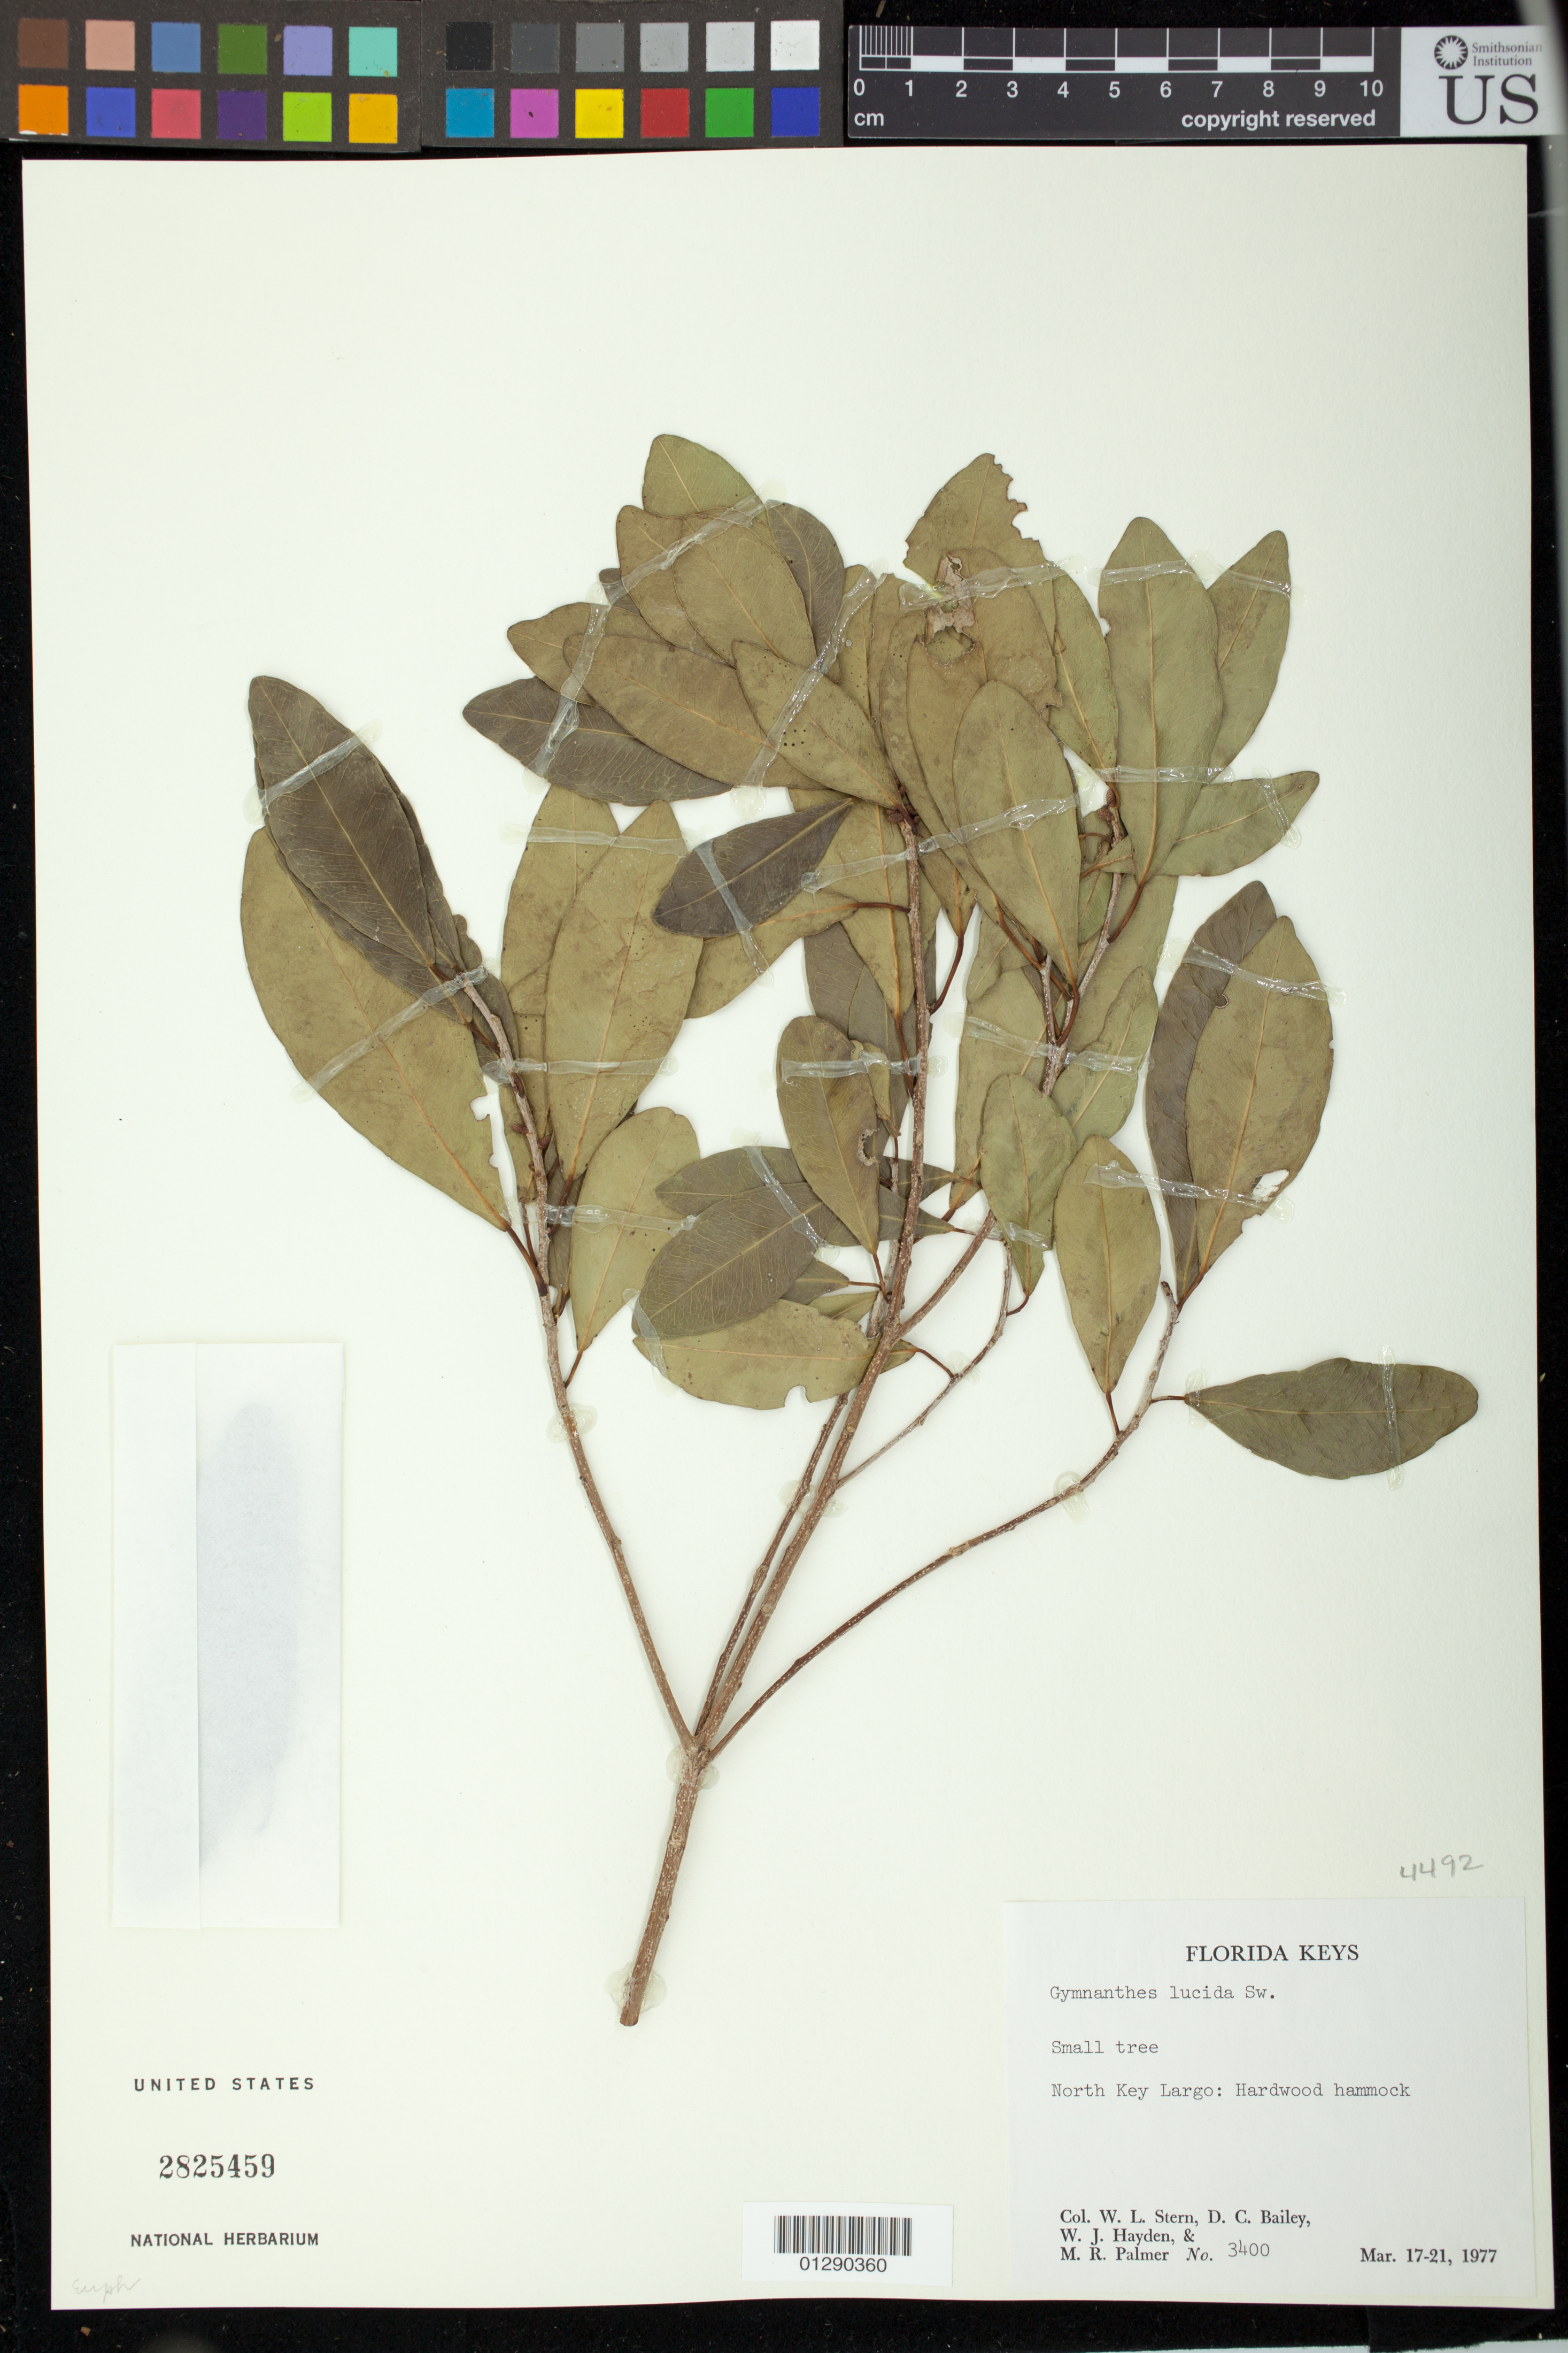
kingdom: Plantae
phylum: Tracheophyta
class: Magnoliopsida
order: Malpighiales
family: Euphorbiaceae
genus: Gymnanthes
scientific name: Gymnanthes lucida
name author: Sw.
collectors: W. L. Stern, D. C. Bailey, W. Hayden & M. R. Palmer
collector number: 3400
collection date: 1977-03-17/1977-03-21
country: United States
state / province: Florida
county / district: Monroe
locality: North Key Largo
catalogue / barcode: US 2825459